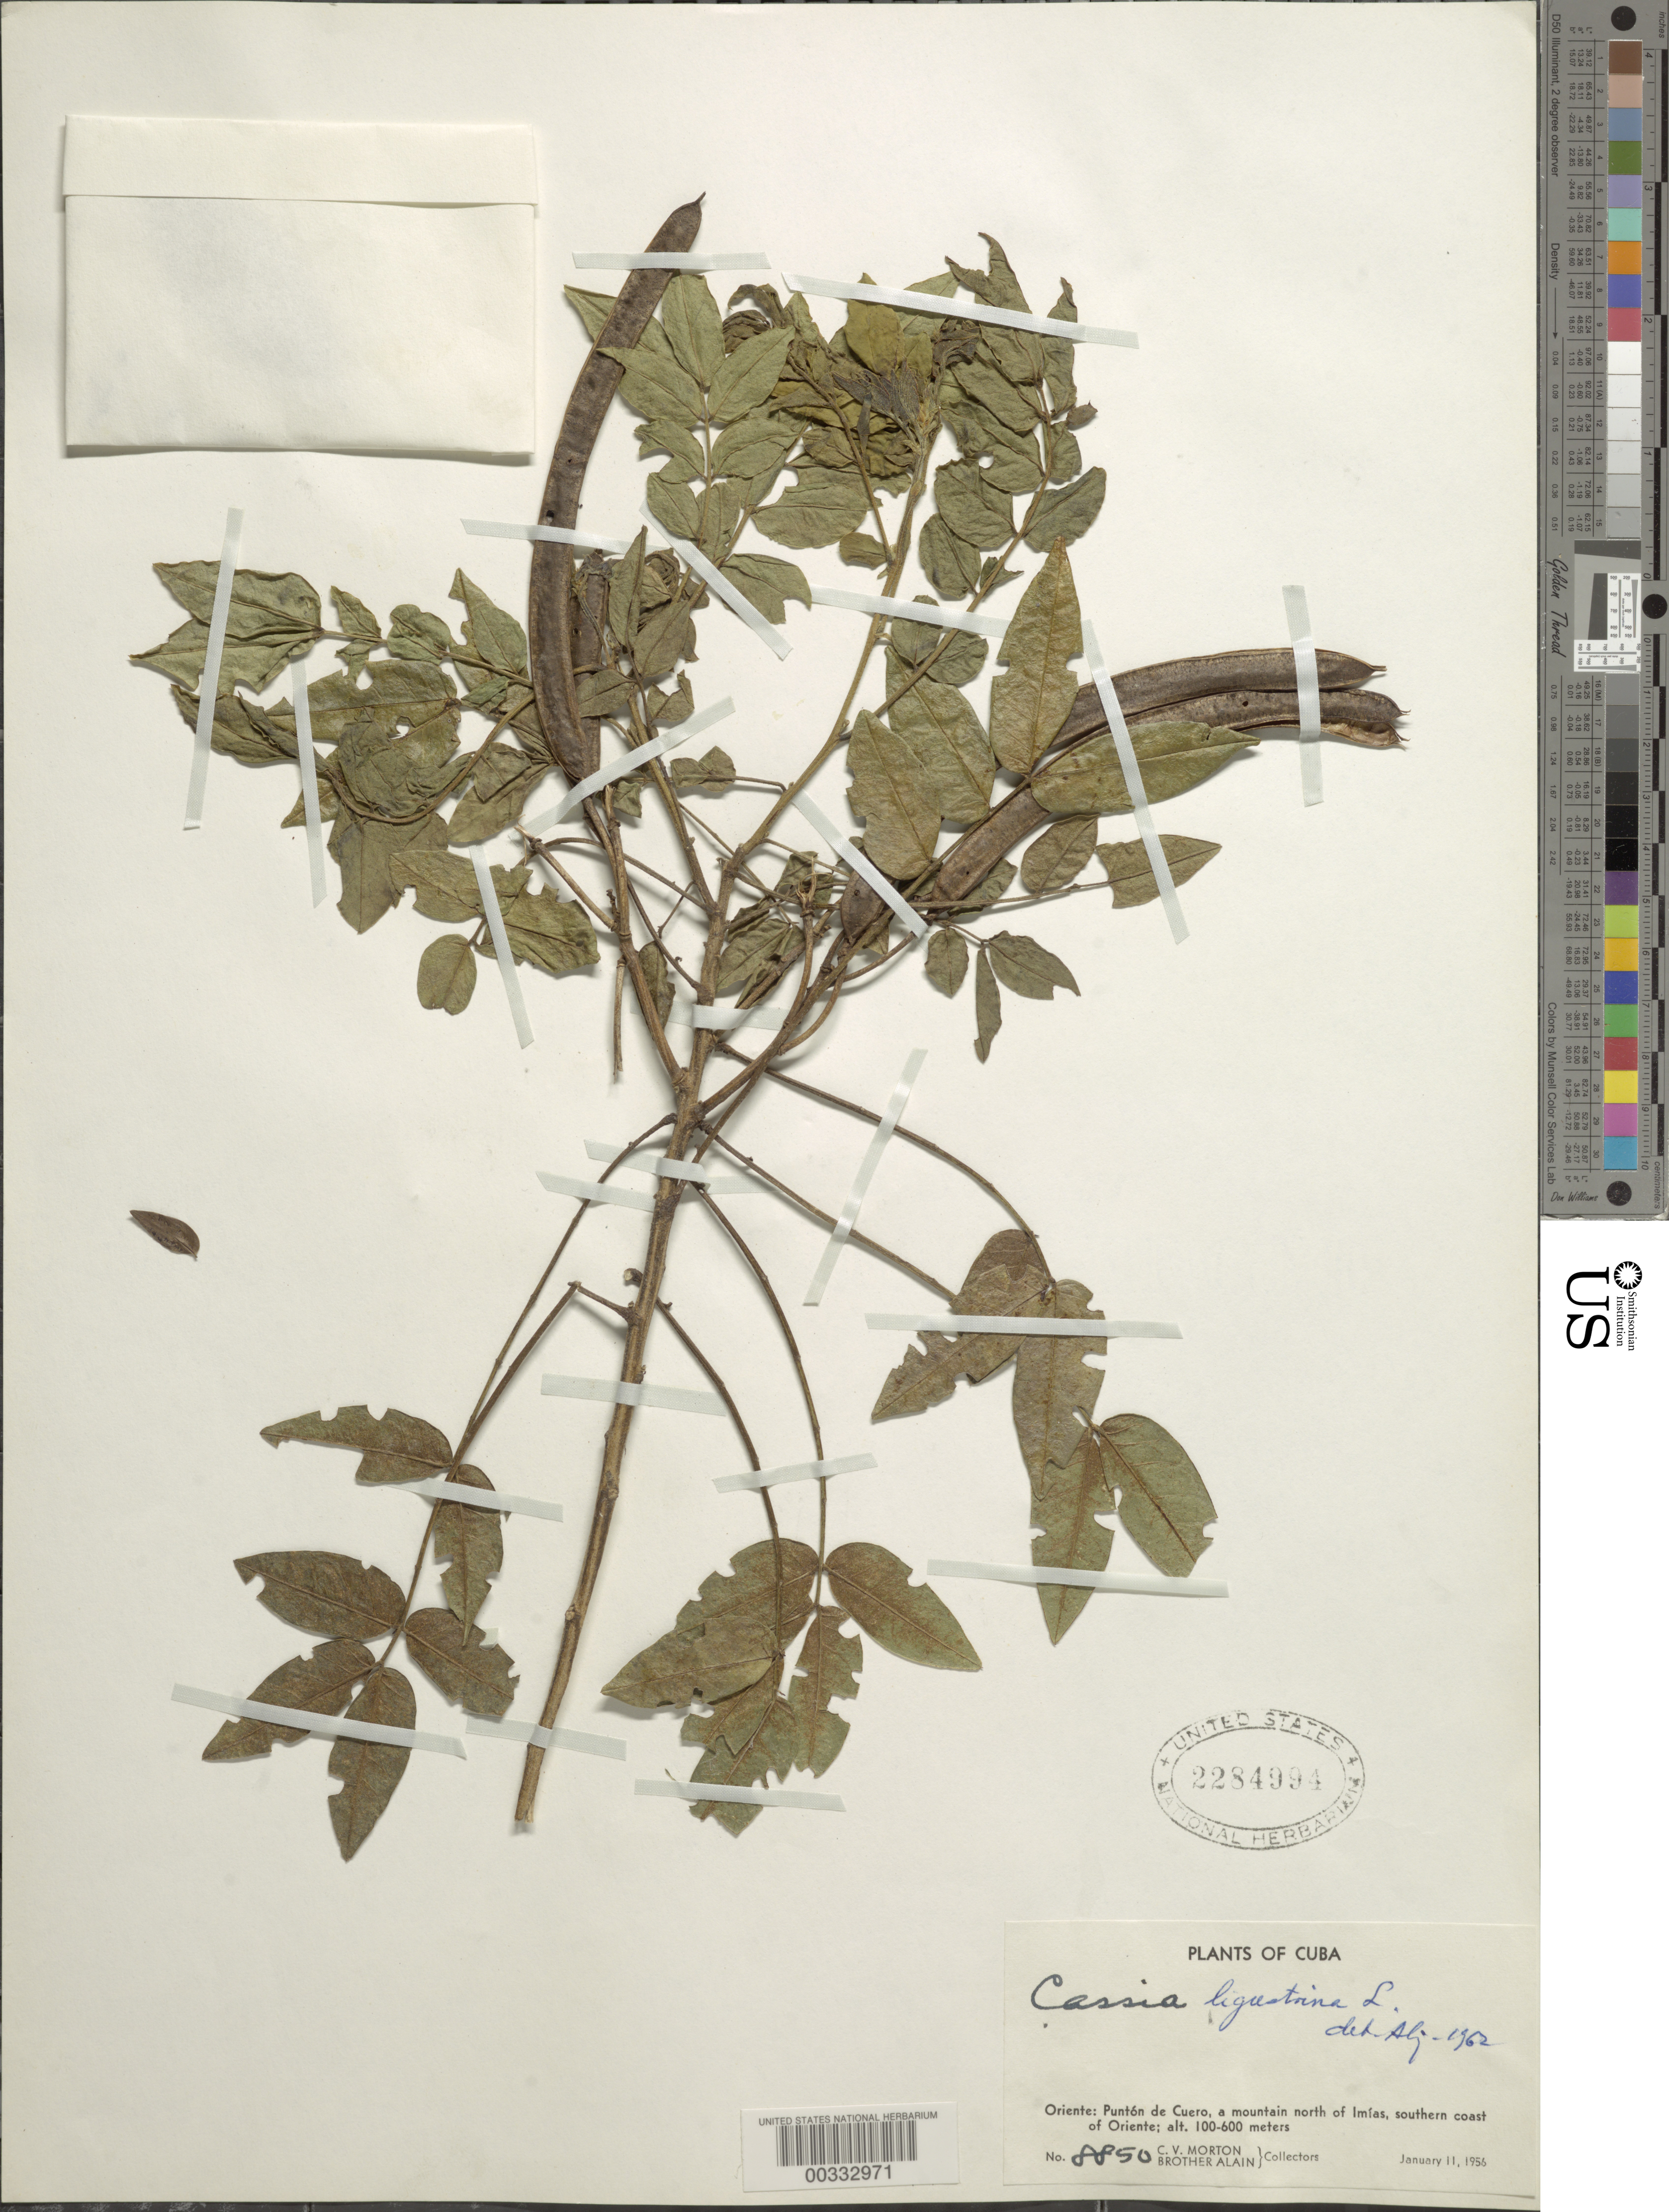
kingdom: Plantae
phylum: Tracheophyta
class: Magnoliopsida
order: Fabales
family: Fabaceae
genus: Senna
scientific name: Senna ligustrina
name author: (L.) H.S. Irwin & Barneby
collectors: C. V. Morton & A. H. Liogier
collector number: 8850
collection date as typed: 11 Jan 1956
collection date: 1956-01-11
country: Cuba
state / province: Oriente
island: Greater Antilles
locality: Punton de cuero, mountain n of imias, southern coast of oriente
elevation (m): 100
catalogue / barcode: US 2284994